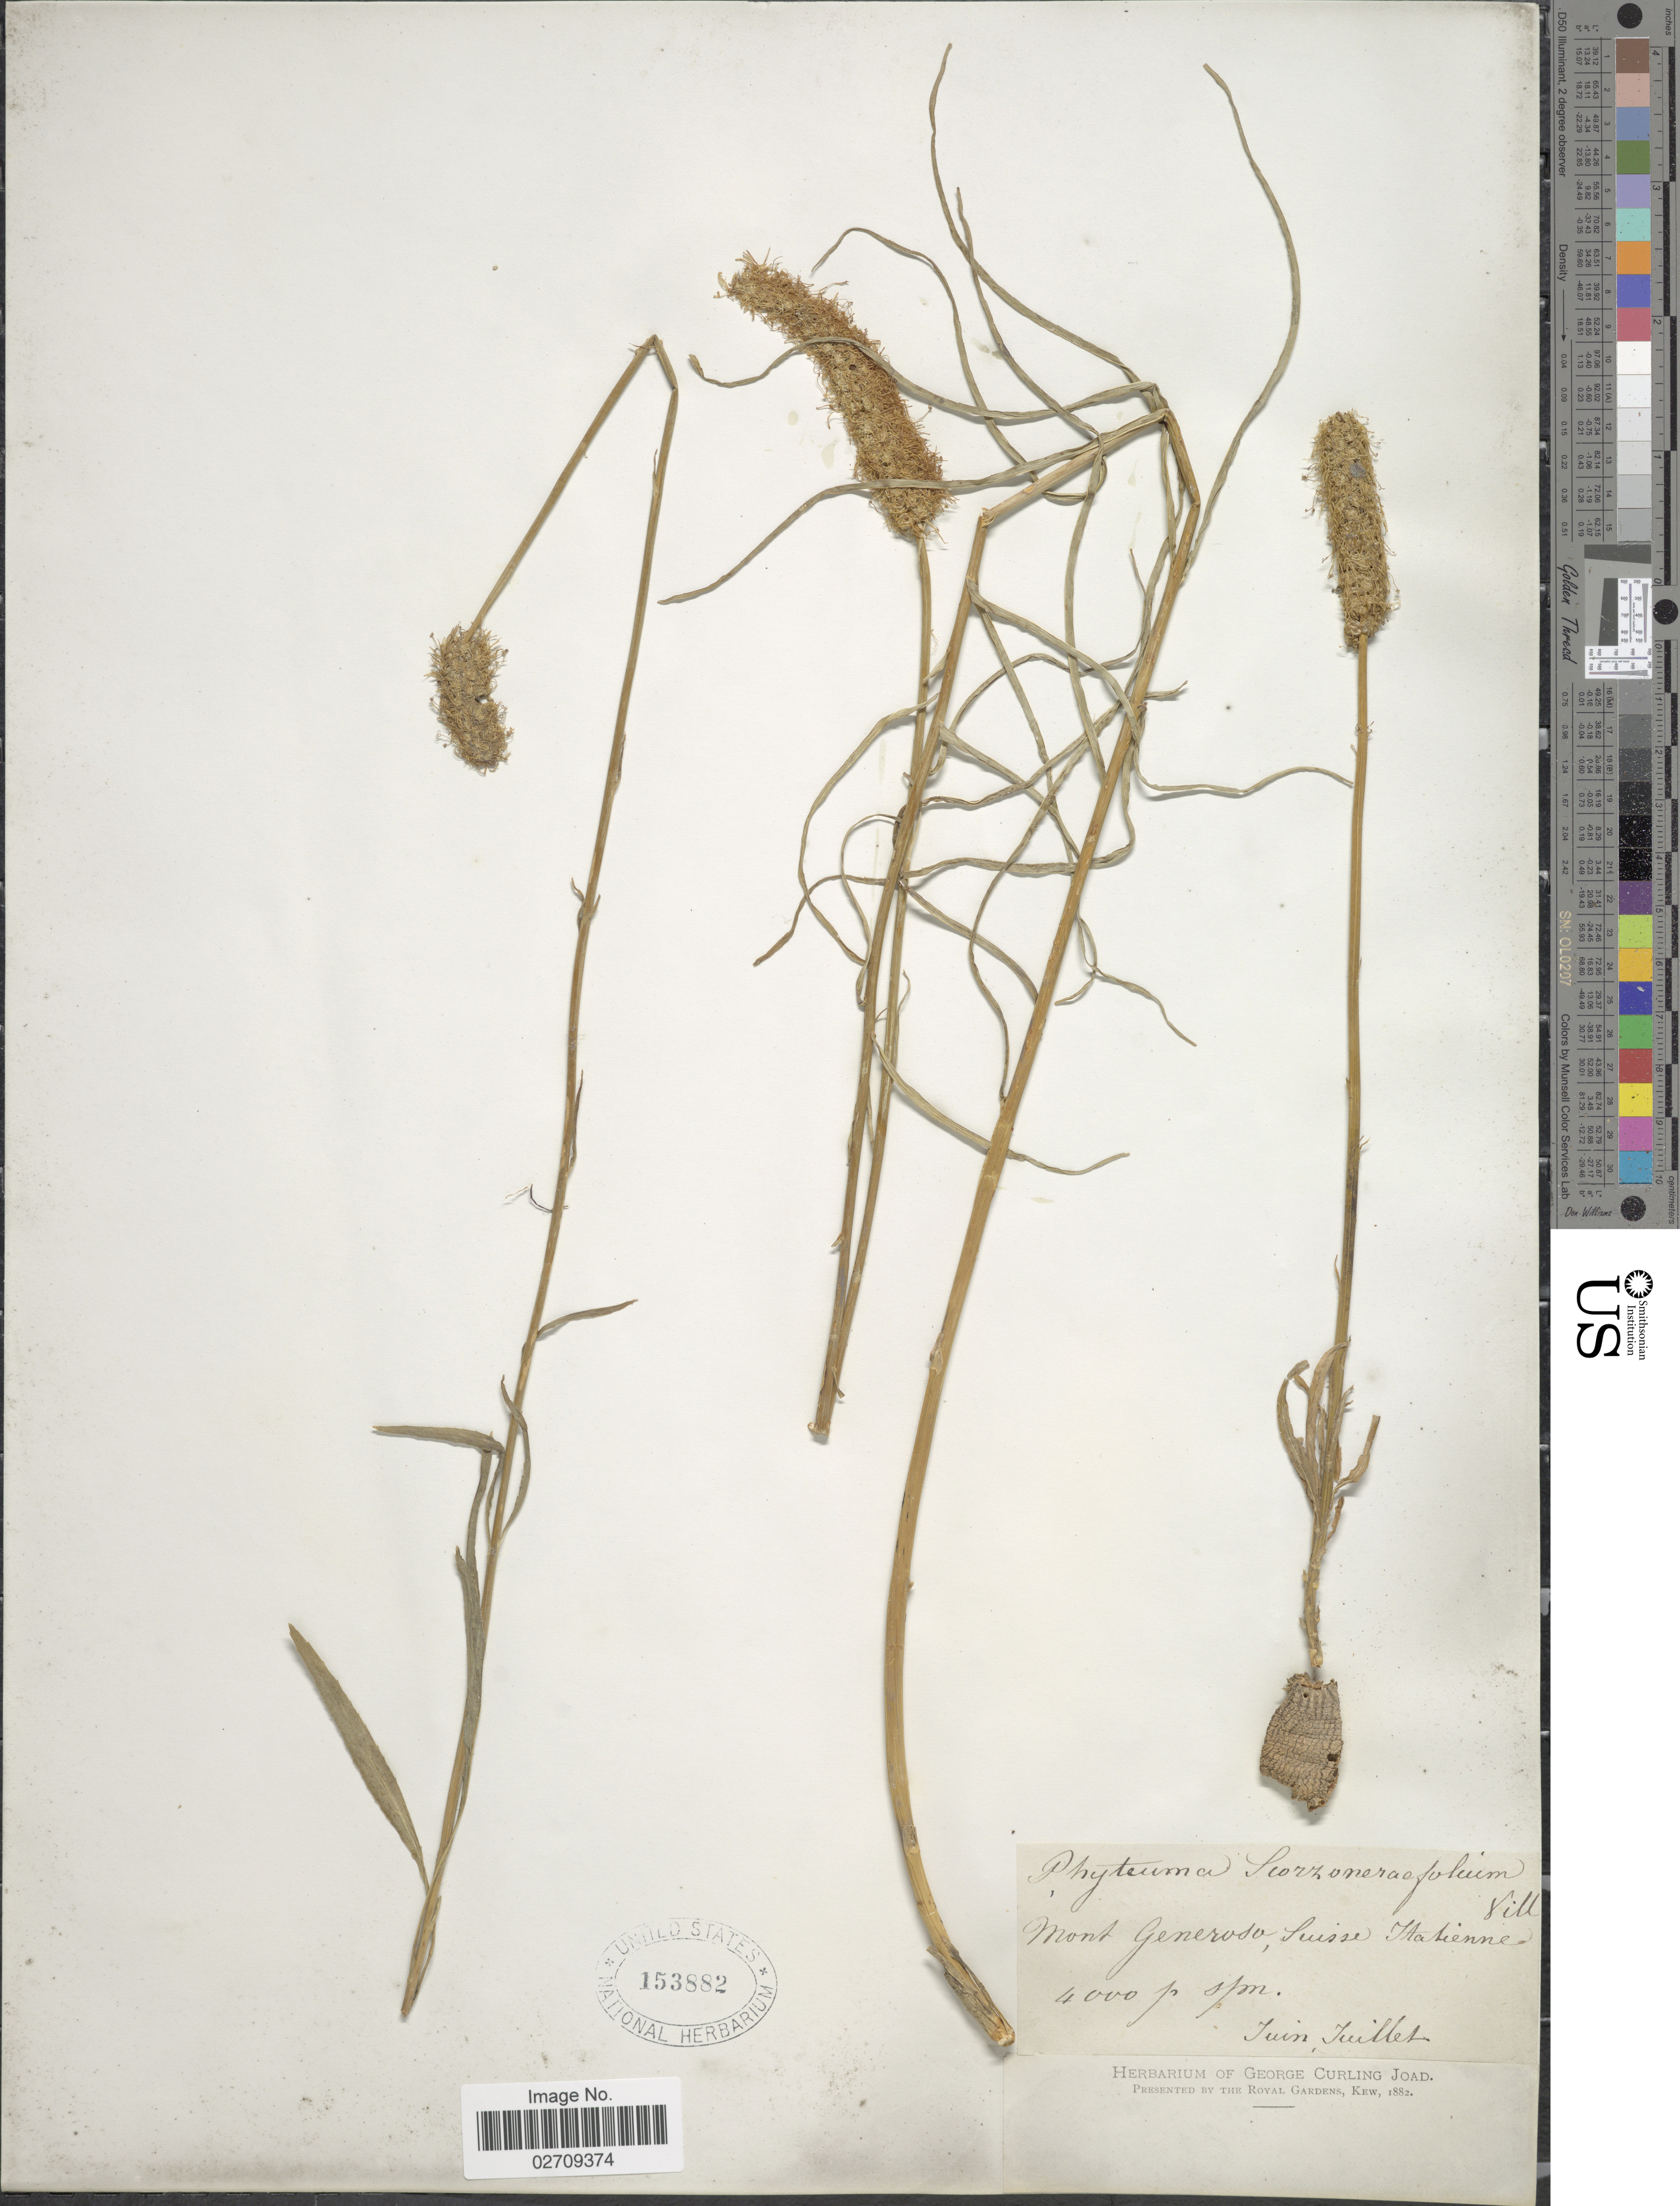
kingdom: Plantae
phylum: Tracheophyta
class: Magnoliopsida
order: Asterales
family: Campanulaceae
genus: Phyteuma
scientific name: Phyteuma scorzonerifolium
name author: Vill.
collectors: ex herb. George Curling Joad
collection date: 1882-06/1882-07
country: Italy / Switzerland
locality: Mont Generoso, Suisse, Italienne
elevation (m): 1219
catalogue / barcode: US 153882